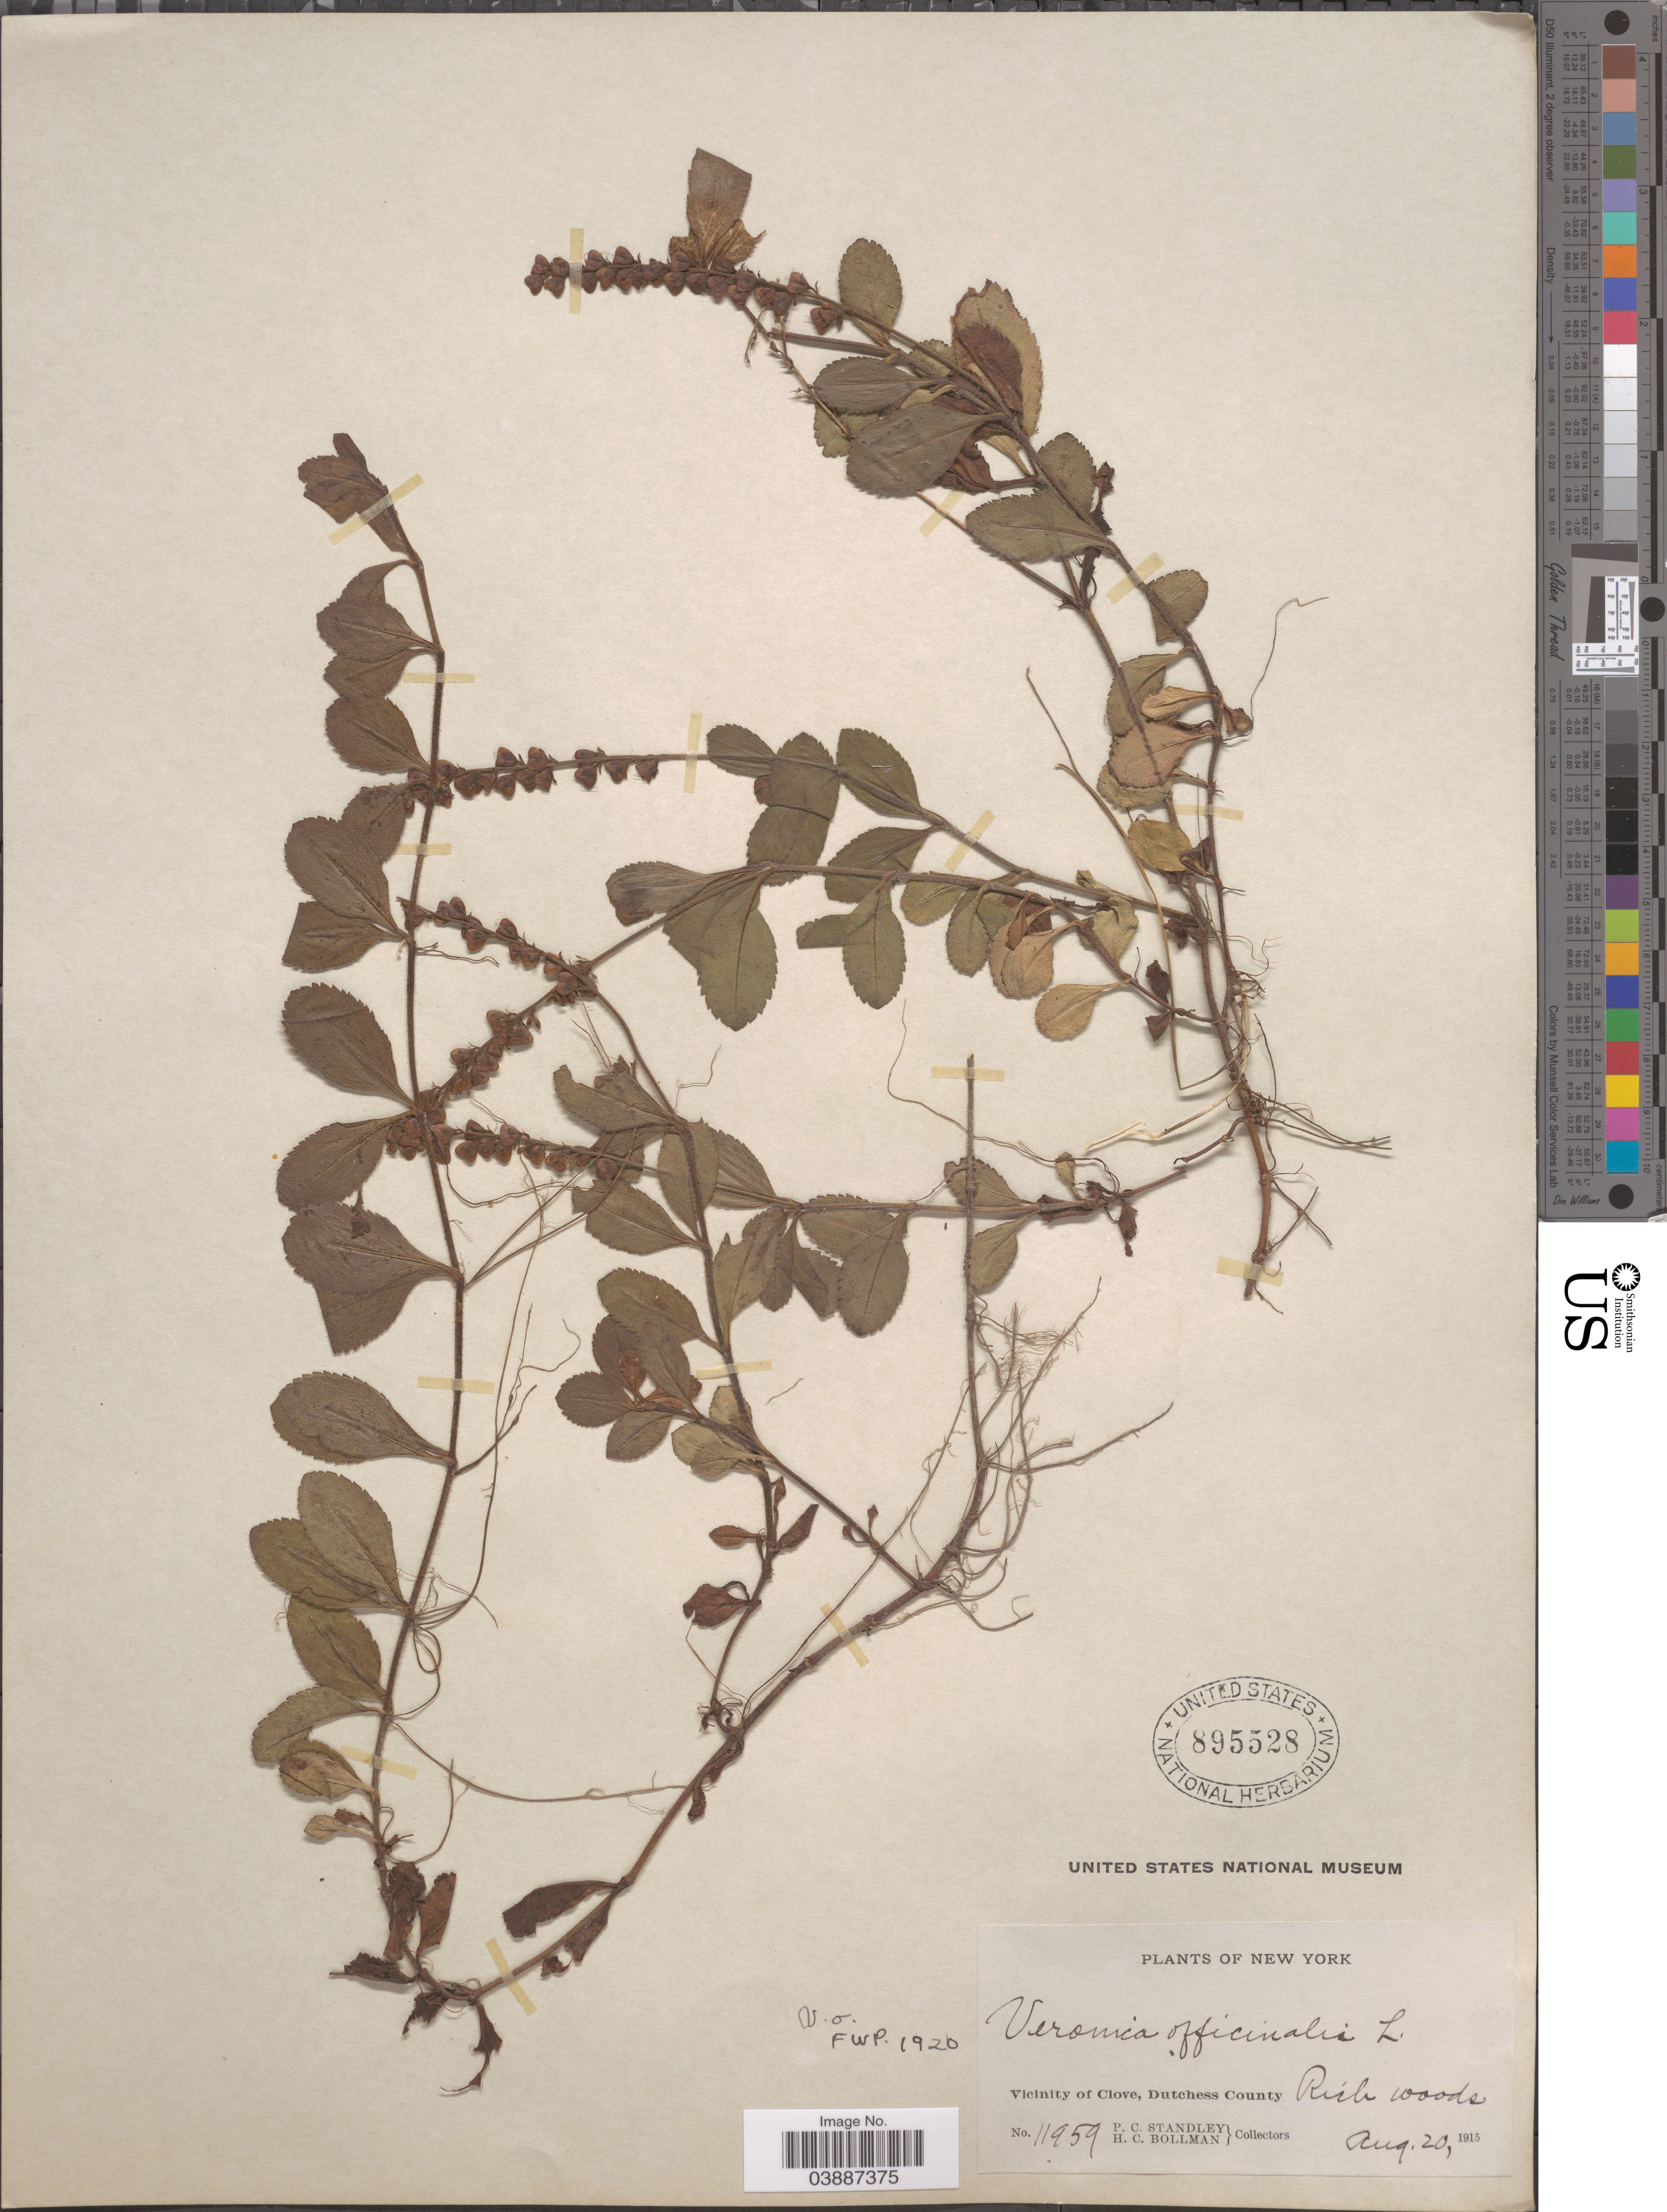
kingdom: Plantae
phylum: Tracheophyta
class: Magnoliopsida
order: Lamiales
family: Plantaginaceae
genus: Veronica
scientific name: Veronica officinalis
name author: L.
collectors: P. C. Standley & H. C. Bollman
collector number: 11959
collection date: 1915-08-20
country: United States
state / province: New York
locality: Vicinity of Clove, Dutchess County.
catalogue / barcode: US 895528